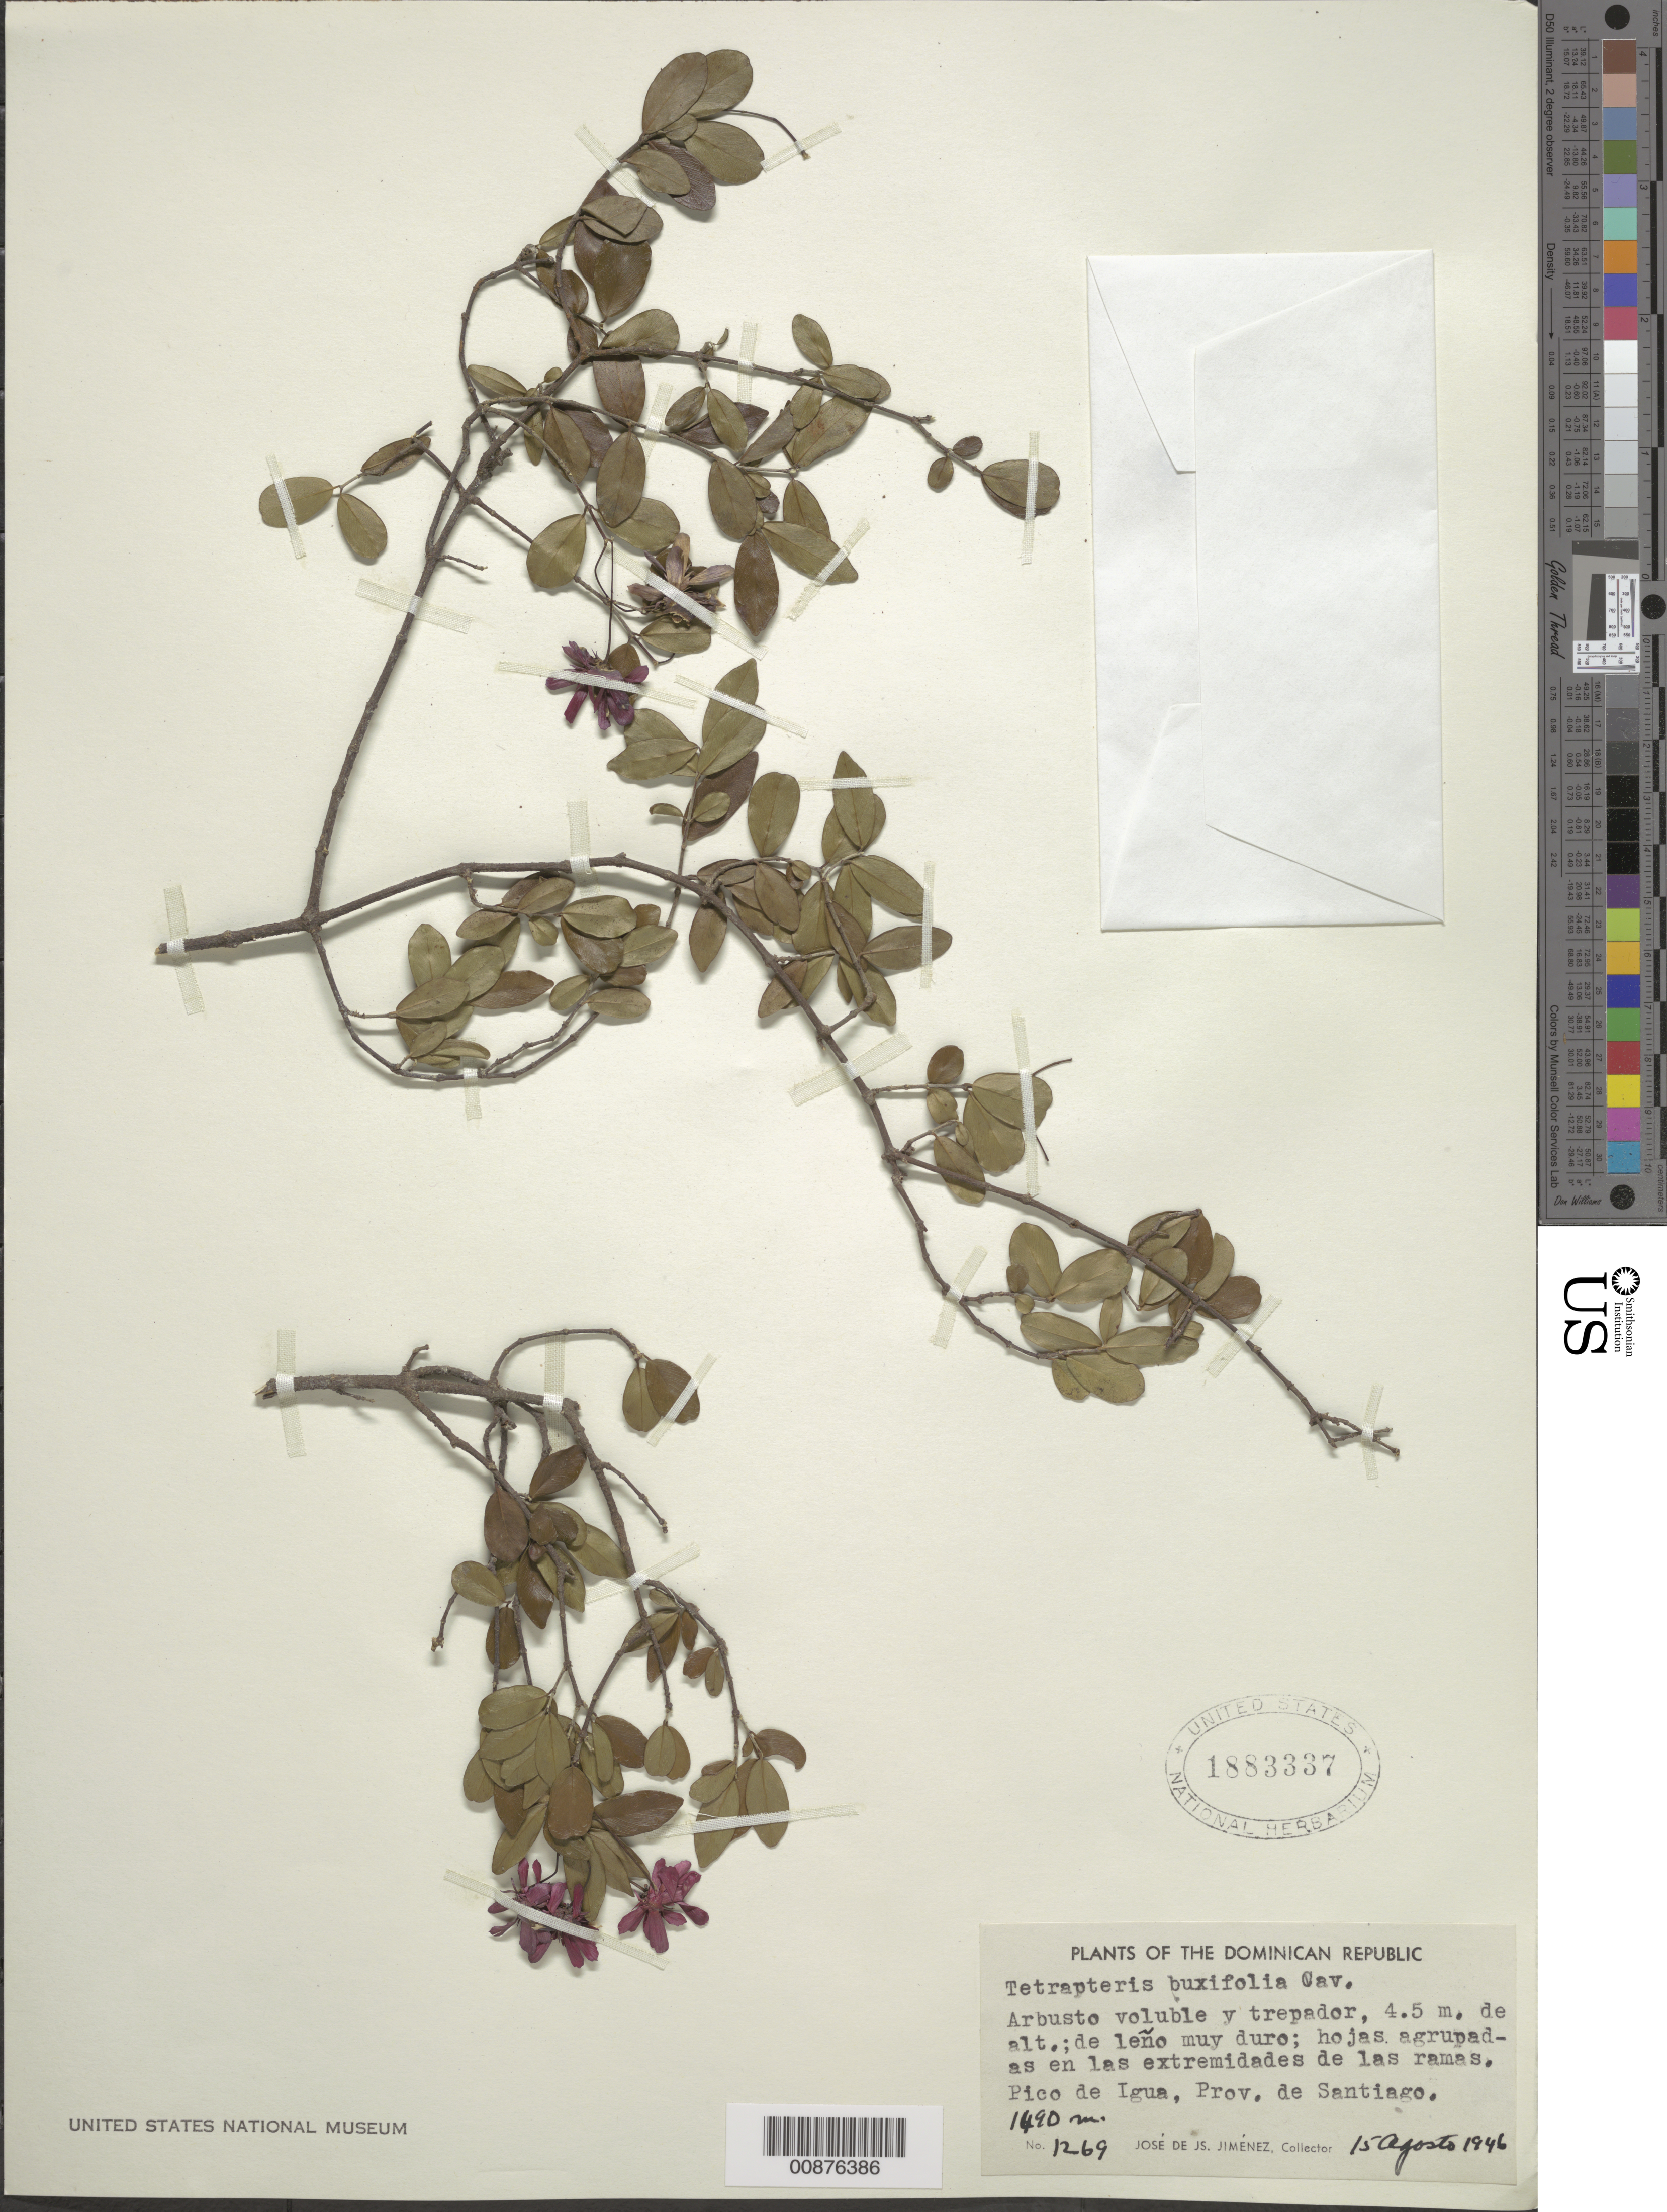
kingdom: Plantae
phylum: Tracheophyta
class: Magnoliopsida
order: Malpighiales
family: Malpighiaceae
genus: Tetrapterys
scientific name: Tetrapterys buxifolia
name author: Cav.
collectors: J. J. Jiménez Almonte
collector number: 1269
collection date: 1946-08-15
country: Dominican Republic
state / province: Santiago Rodríguez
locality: Pico de Igua, Prov. de Santiago.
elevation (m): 1490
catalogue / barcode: US 1883337